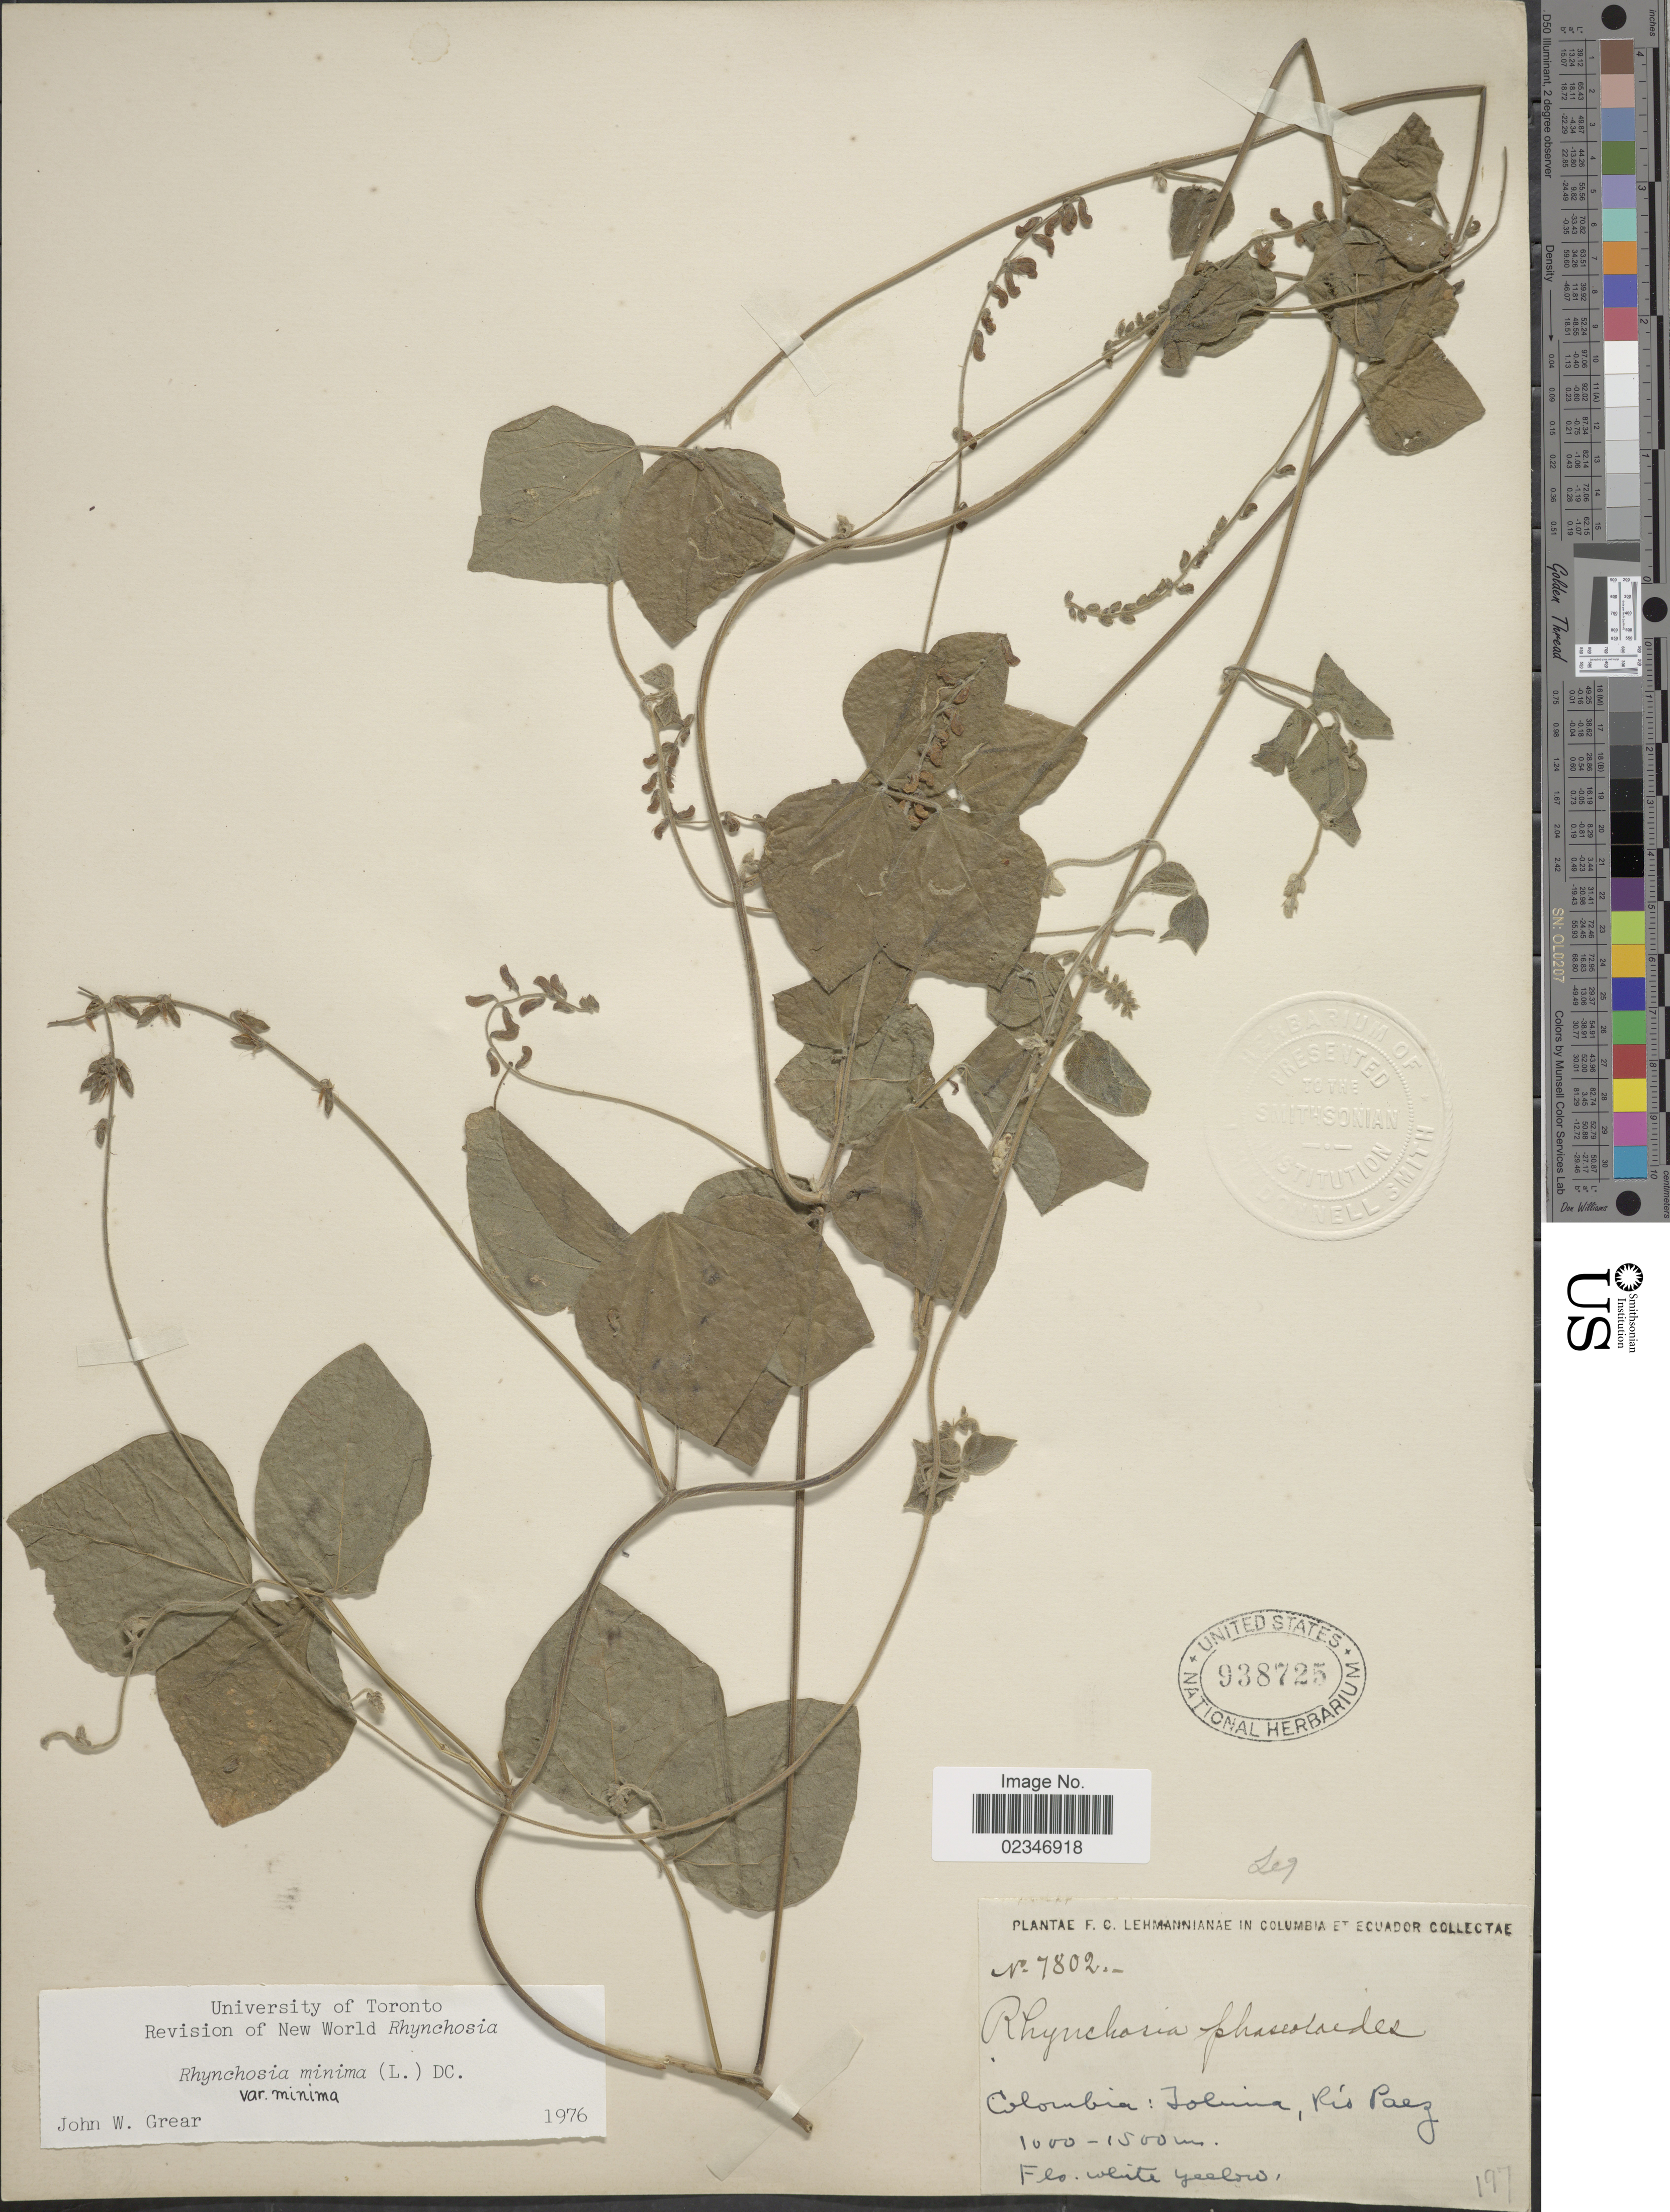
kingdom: Plantae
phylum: Tracheophyta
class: Magnoliopsida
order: Fabales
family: Fabaceae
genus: Rhynchosia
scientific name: Rhynchosia minima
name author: (L.) DC.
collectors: F. C. Lehmann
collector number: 7802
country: Colombia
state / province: Tolima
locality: Rio Paez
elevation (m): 1000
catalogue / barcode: US 938725